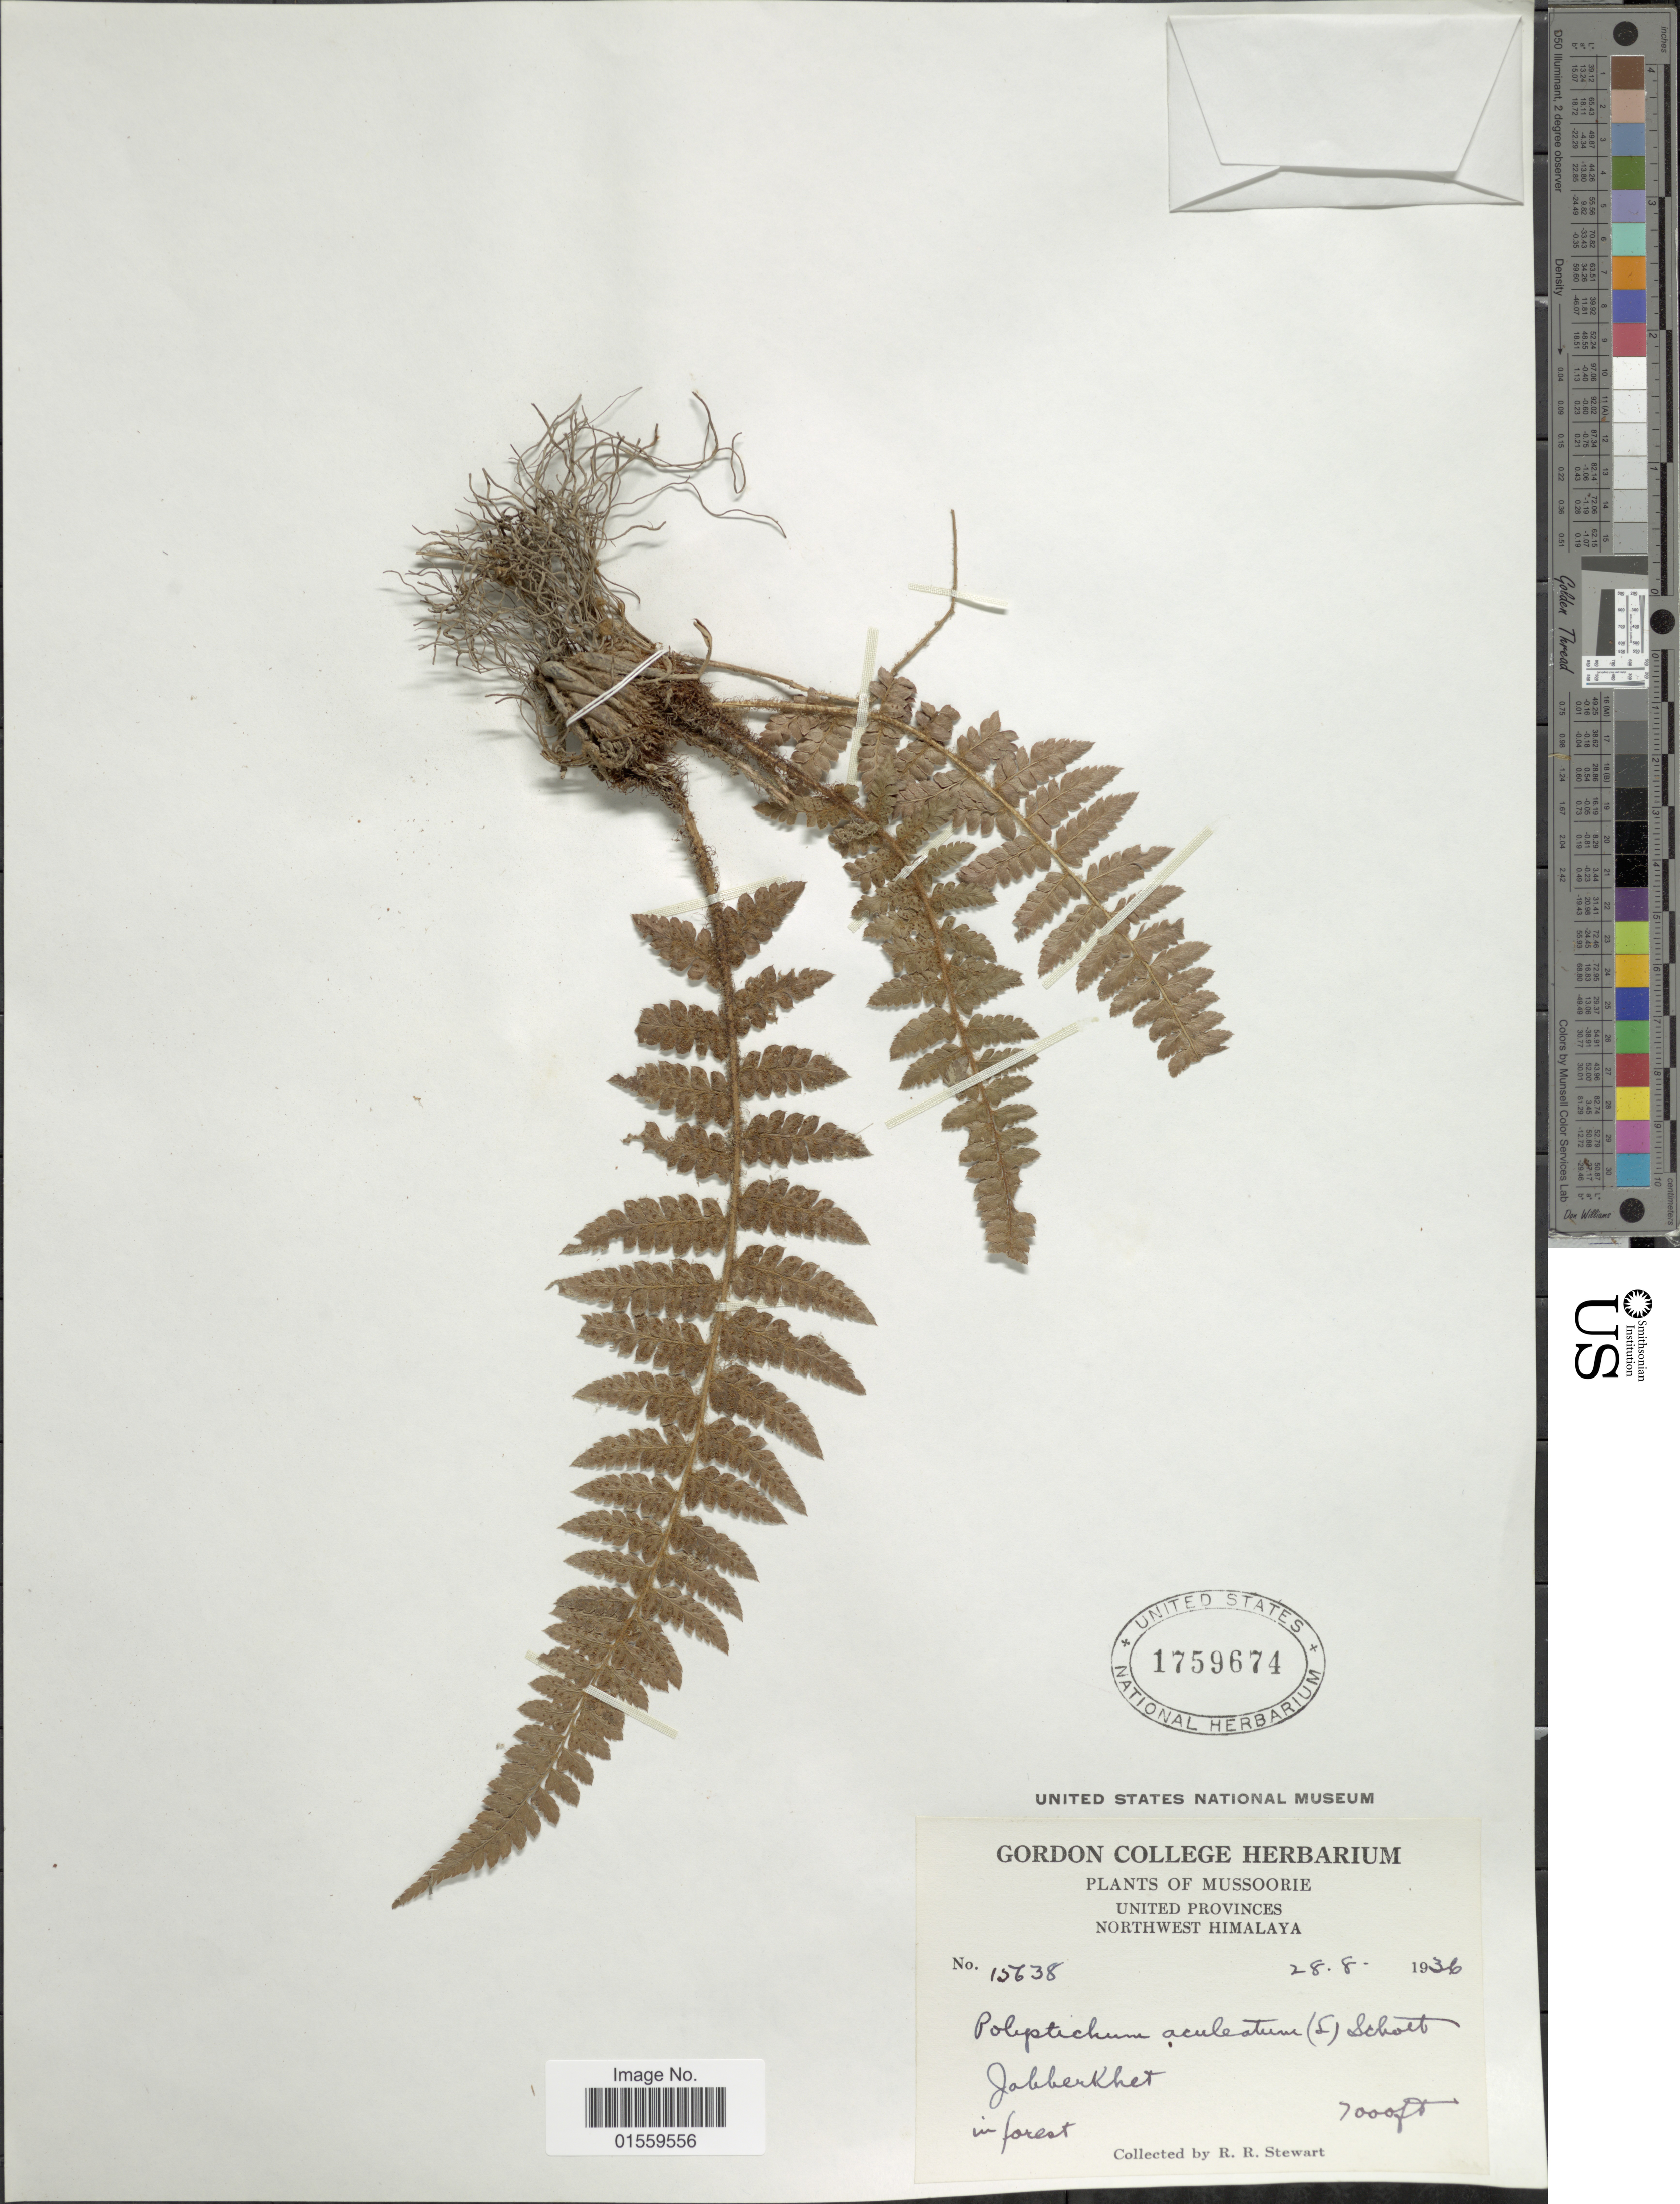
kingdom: Plantae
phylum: Tracheophyta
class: Polypodiopsida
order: Polypodiales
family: Dryopteridaceae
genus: Polystichum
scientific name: Polystichum setiferum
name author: (Forssk.) Moore ex Woynar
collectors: R. R. Stewart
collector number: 15638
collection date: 1936-08-28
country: India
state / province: Uttarakhand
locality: Mussoorie, United Provinces Northwest Himalaya, Jabberkhet (Jabarkhet), in forest. Mussoorie.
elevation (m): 2134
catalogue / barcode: US 1759674